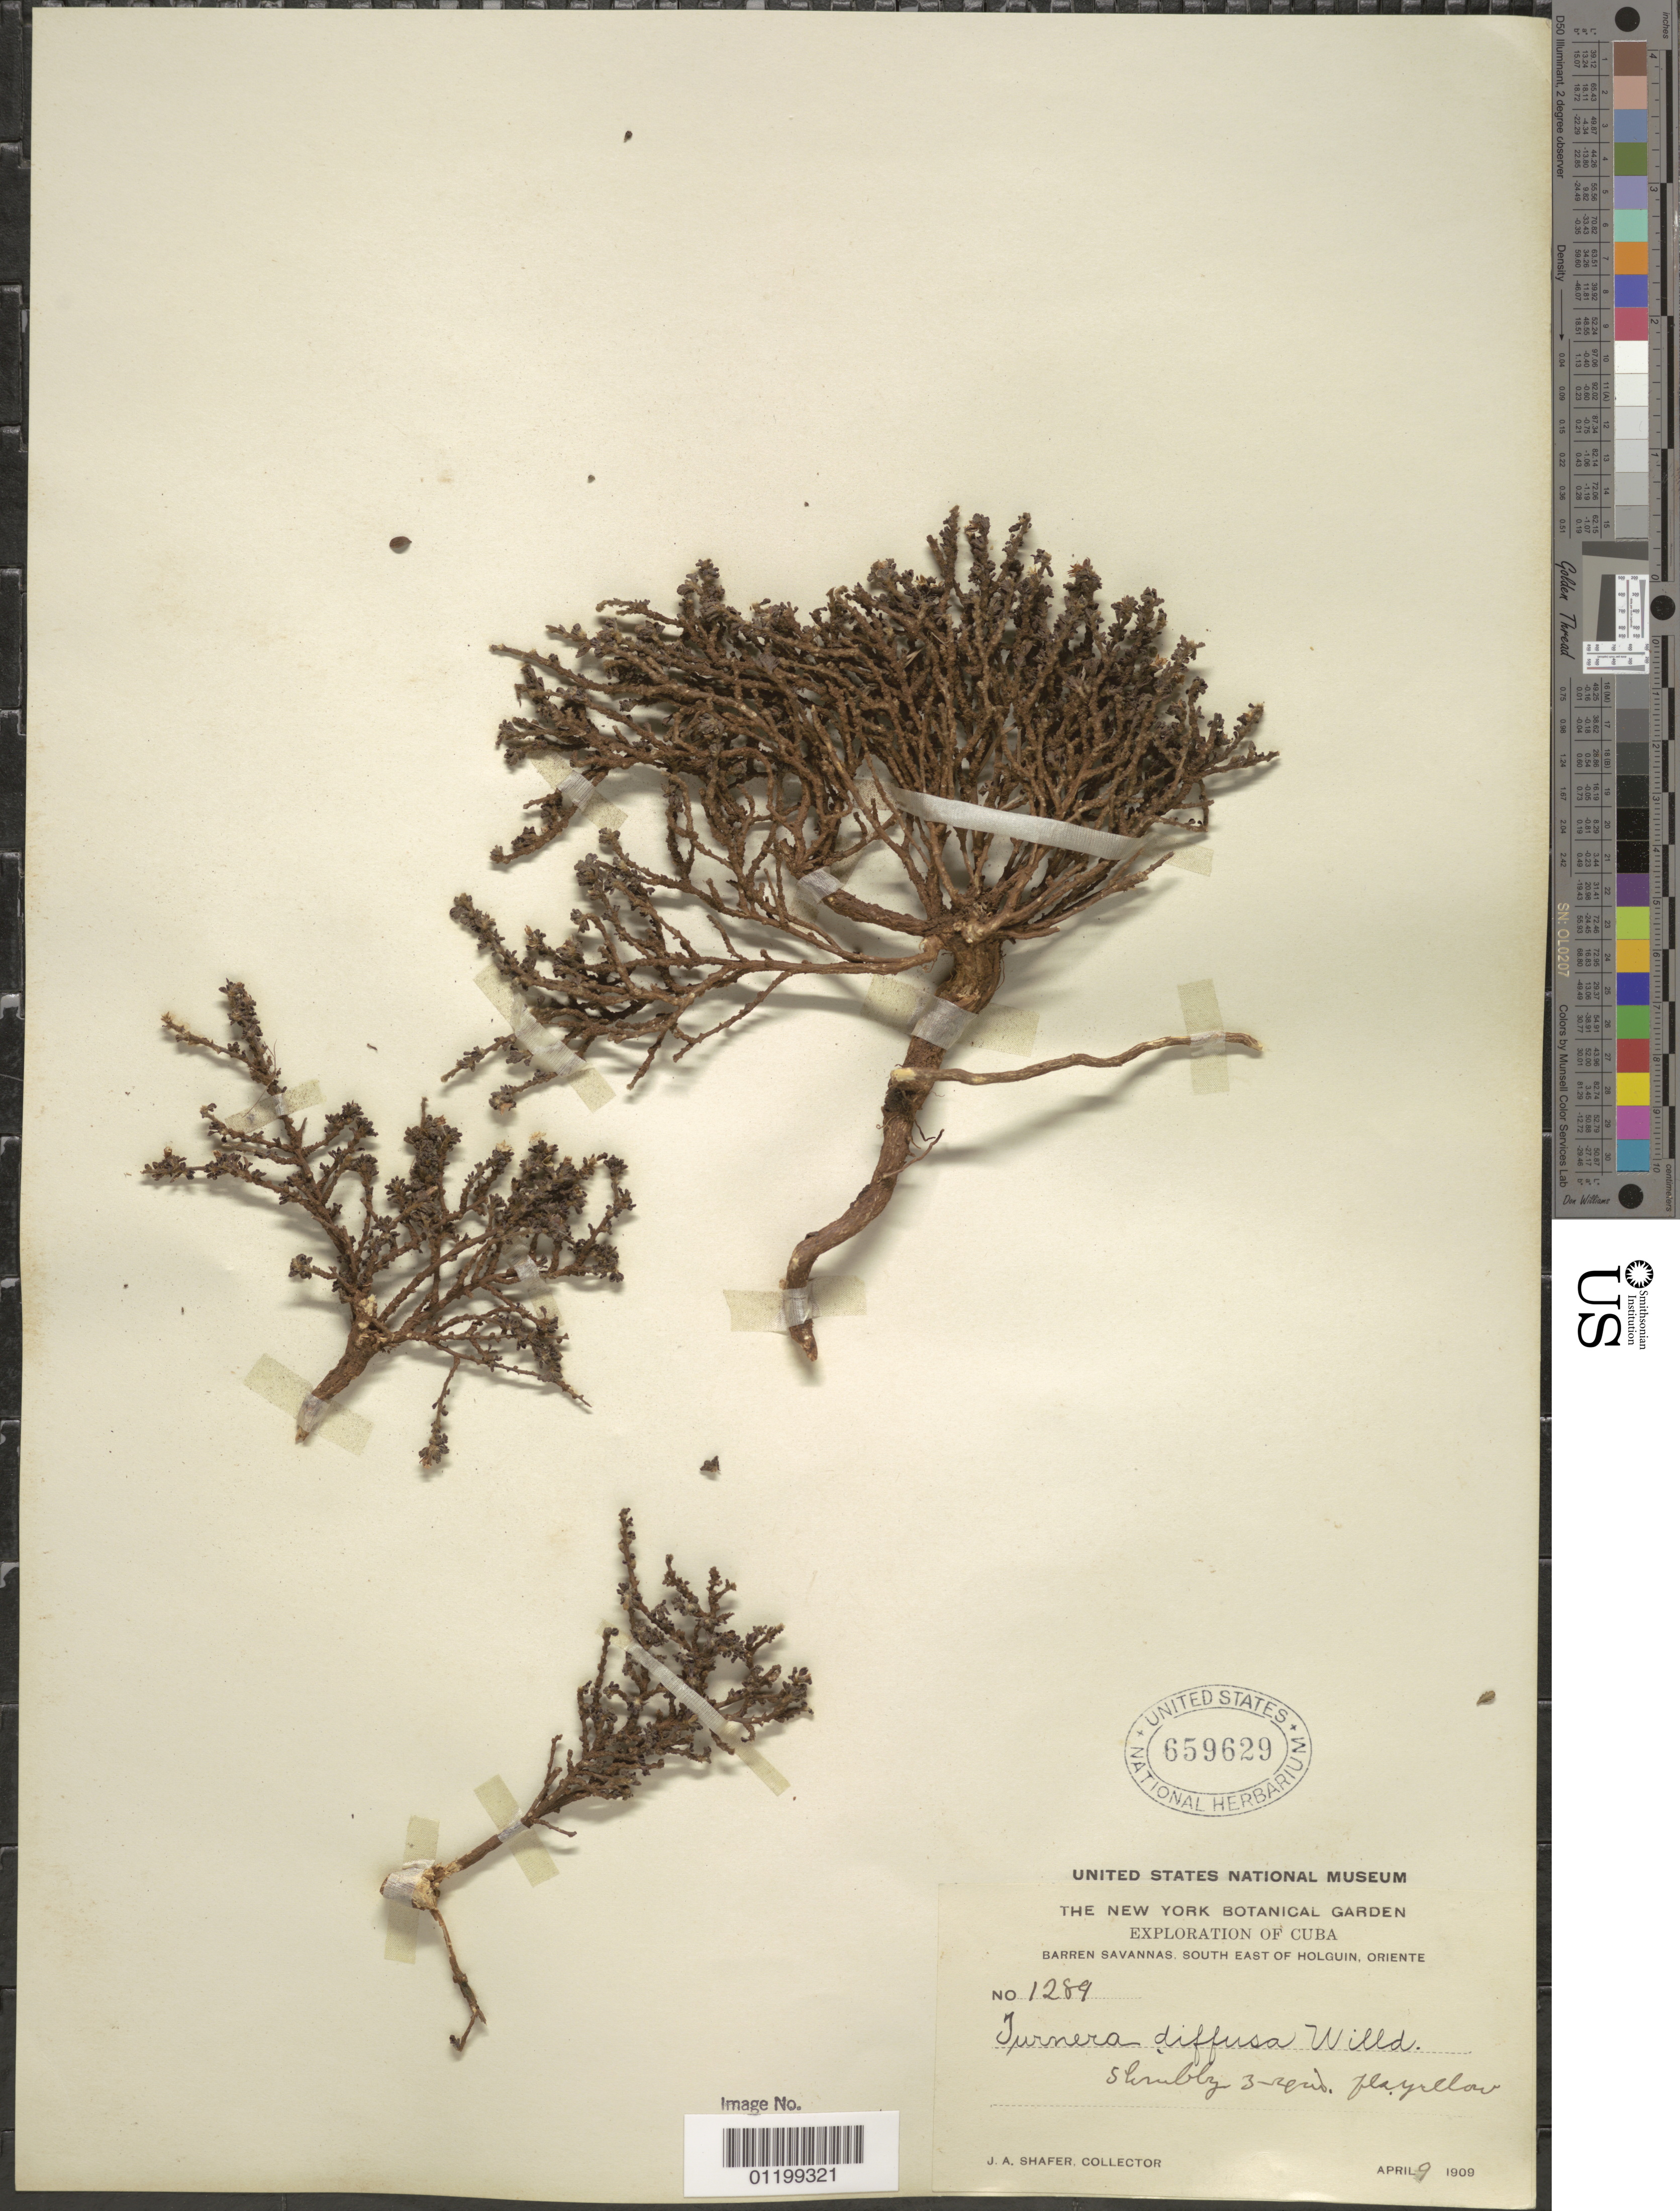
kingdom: Plantae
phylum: Tracheophyta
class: Magnoliopsida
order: Malpighiales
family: Turneraceae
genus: Turnera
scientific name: Turnera diffusa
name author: Willd. ex Schult.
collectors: J. A. Shafer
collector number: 1289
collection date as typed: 09 Apr 1909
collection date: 1909-04-09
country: Cuba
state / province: Holguín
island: Cuba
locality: Barren Savannas, SE of Holguin, Oriente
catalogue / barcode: US 659629